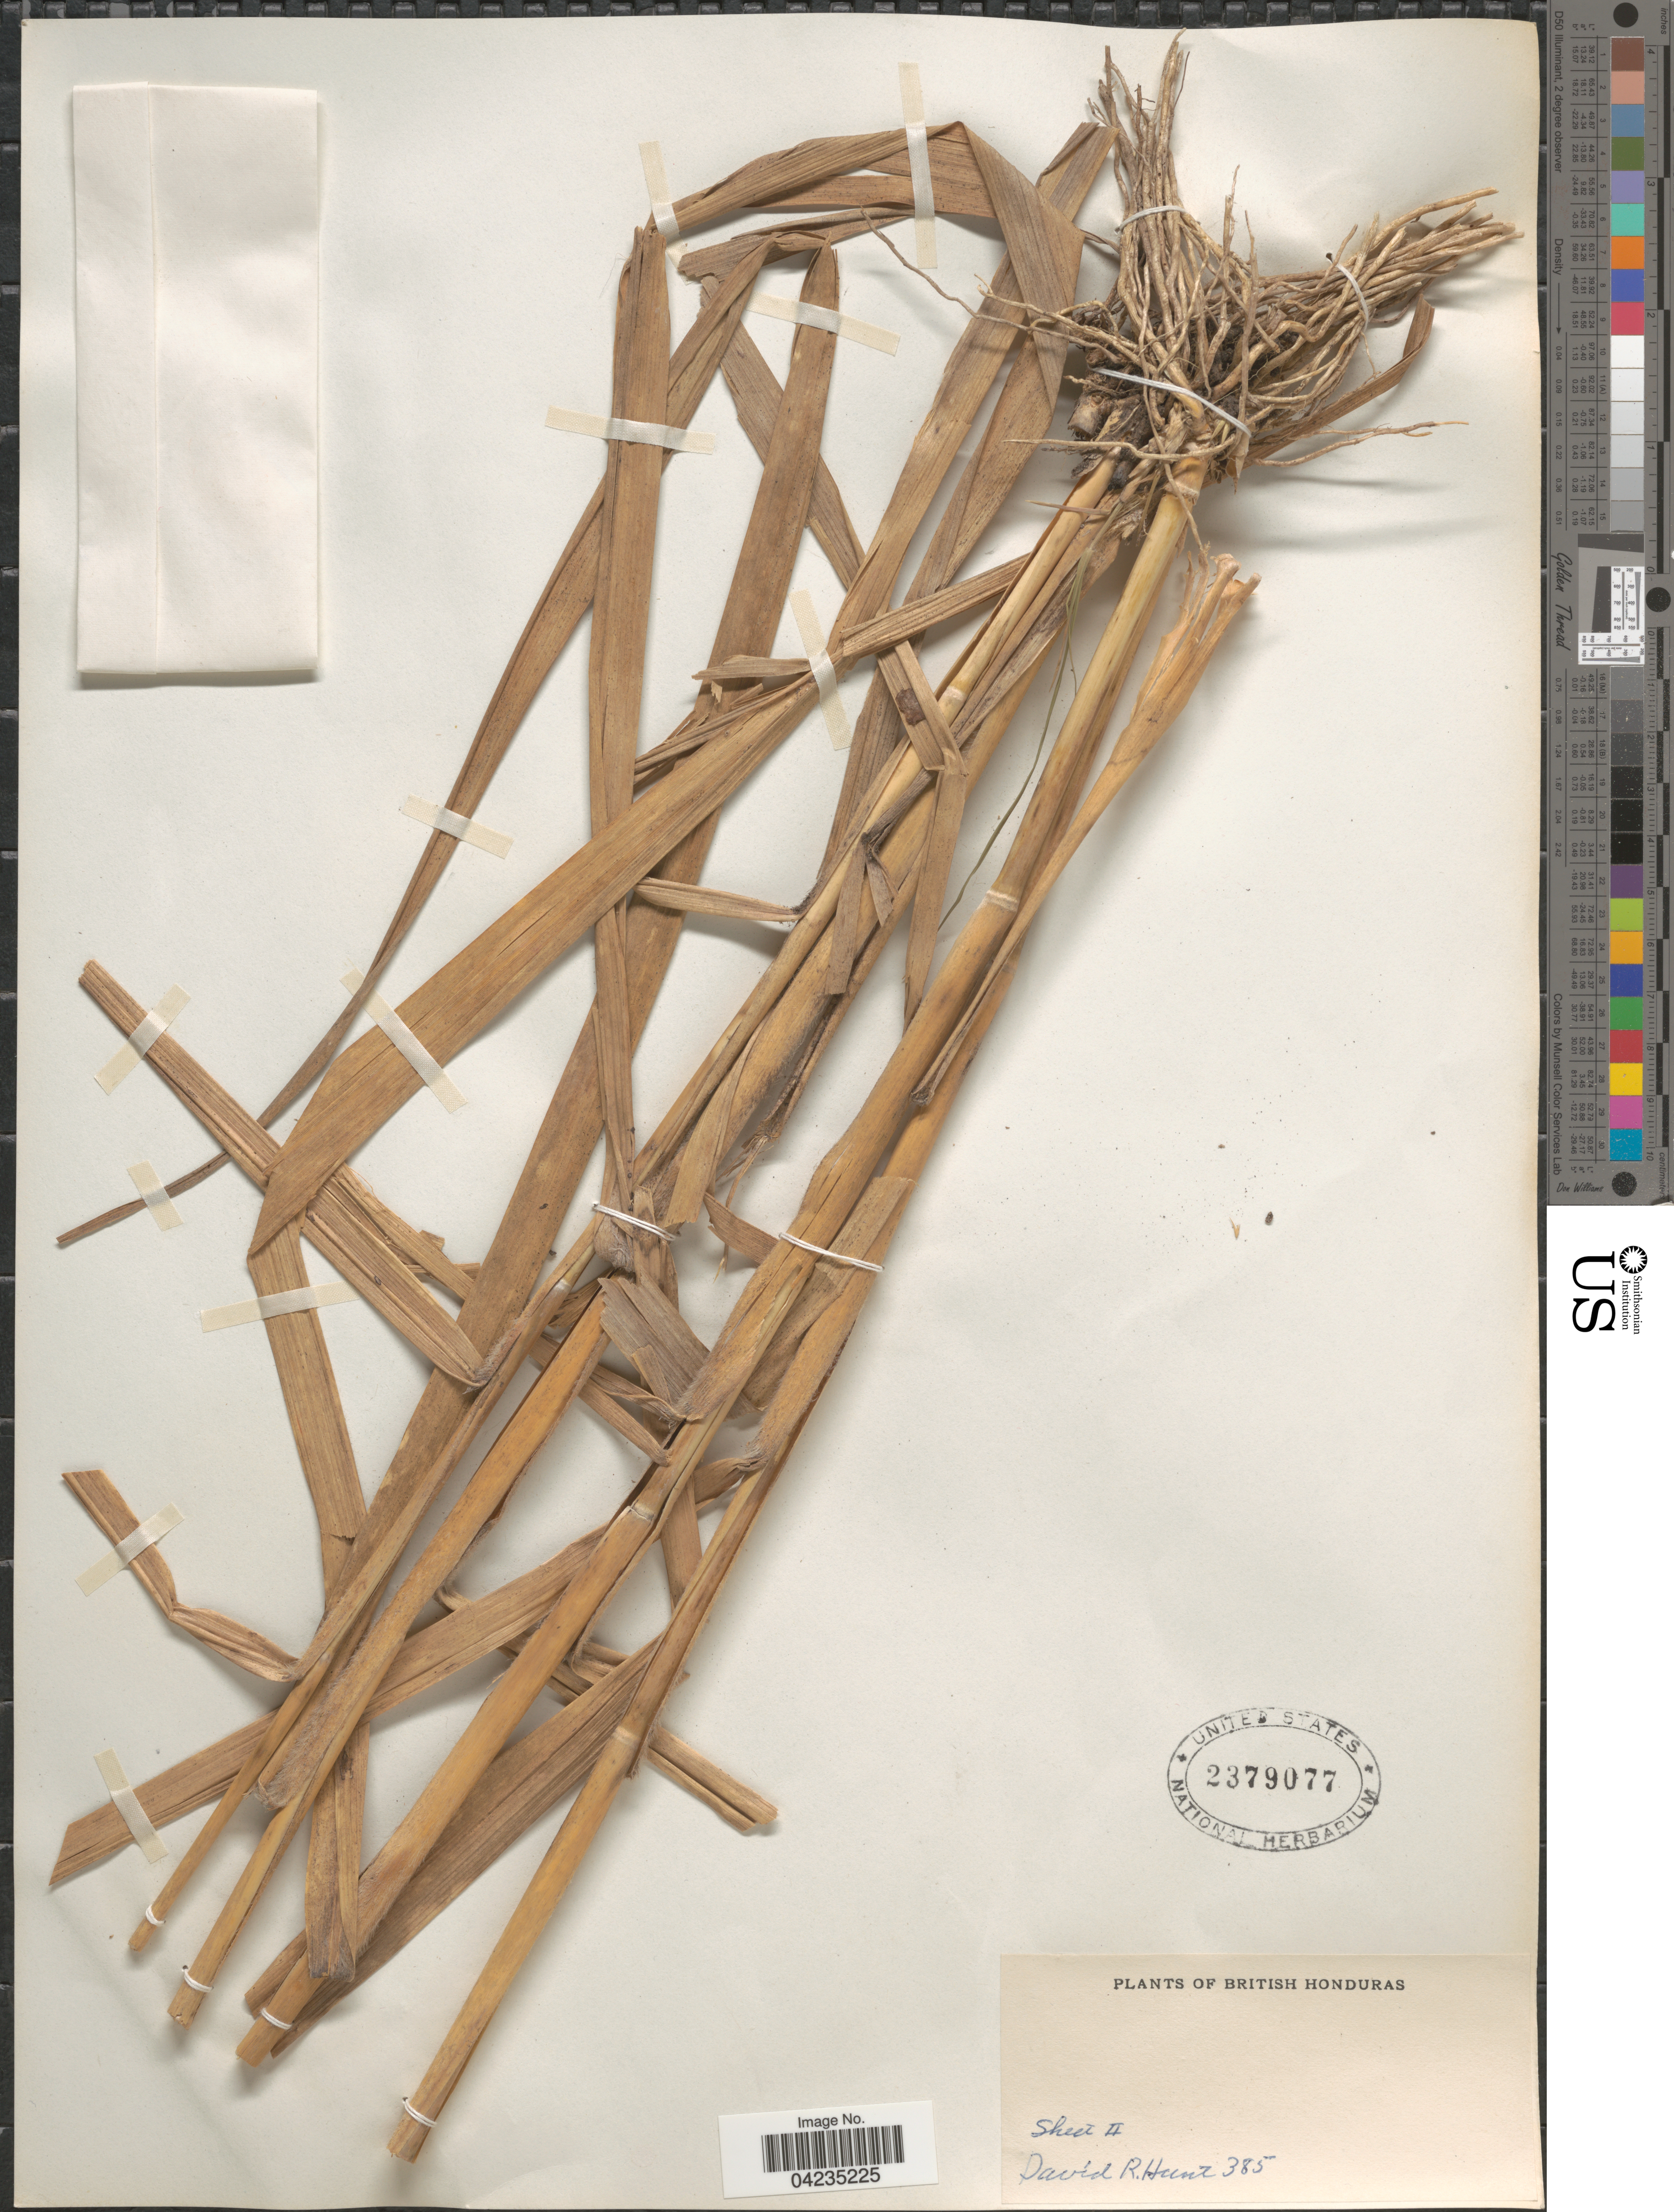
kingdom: Plantae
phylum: Tracheophyta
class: Liliopsida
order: Poales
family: Poaceae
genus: Arundinella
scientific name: Arundinella deppeana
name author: Nees ex Steud.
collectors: D. R. Hunt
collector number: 385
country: Belize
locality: British Honduras.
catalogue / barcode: US 2379077